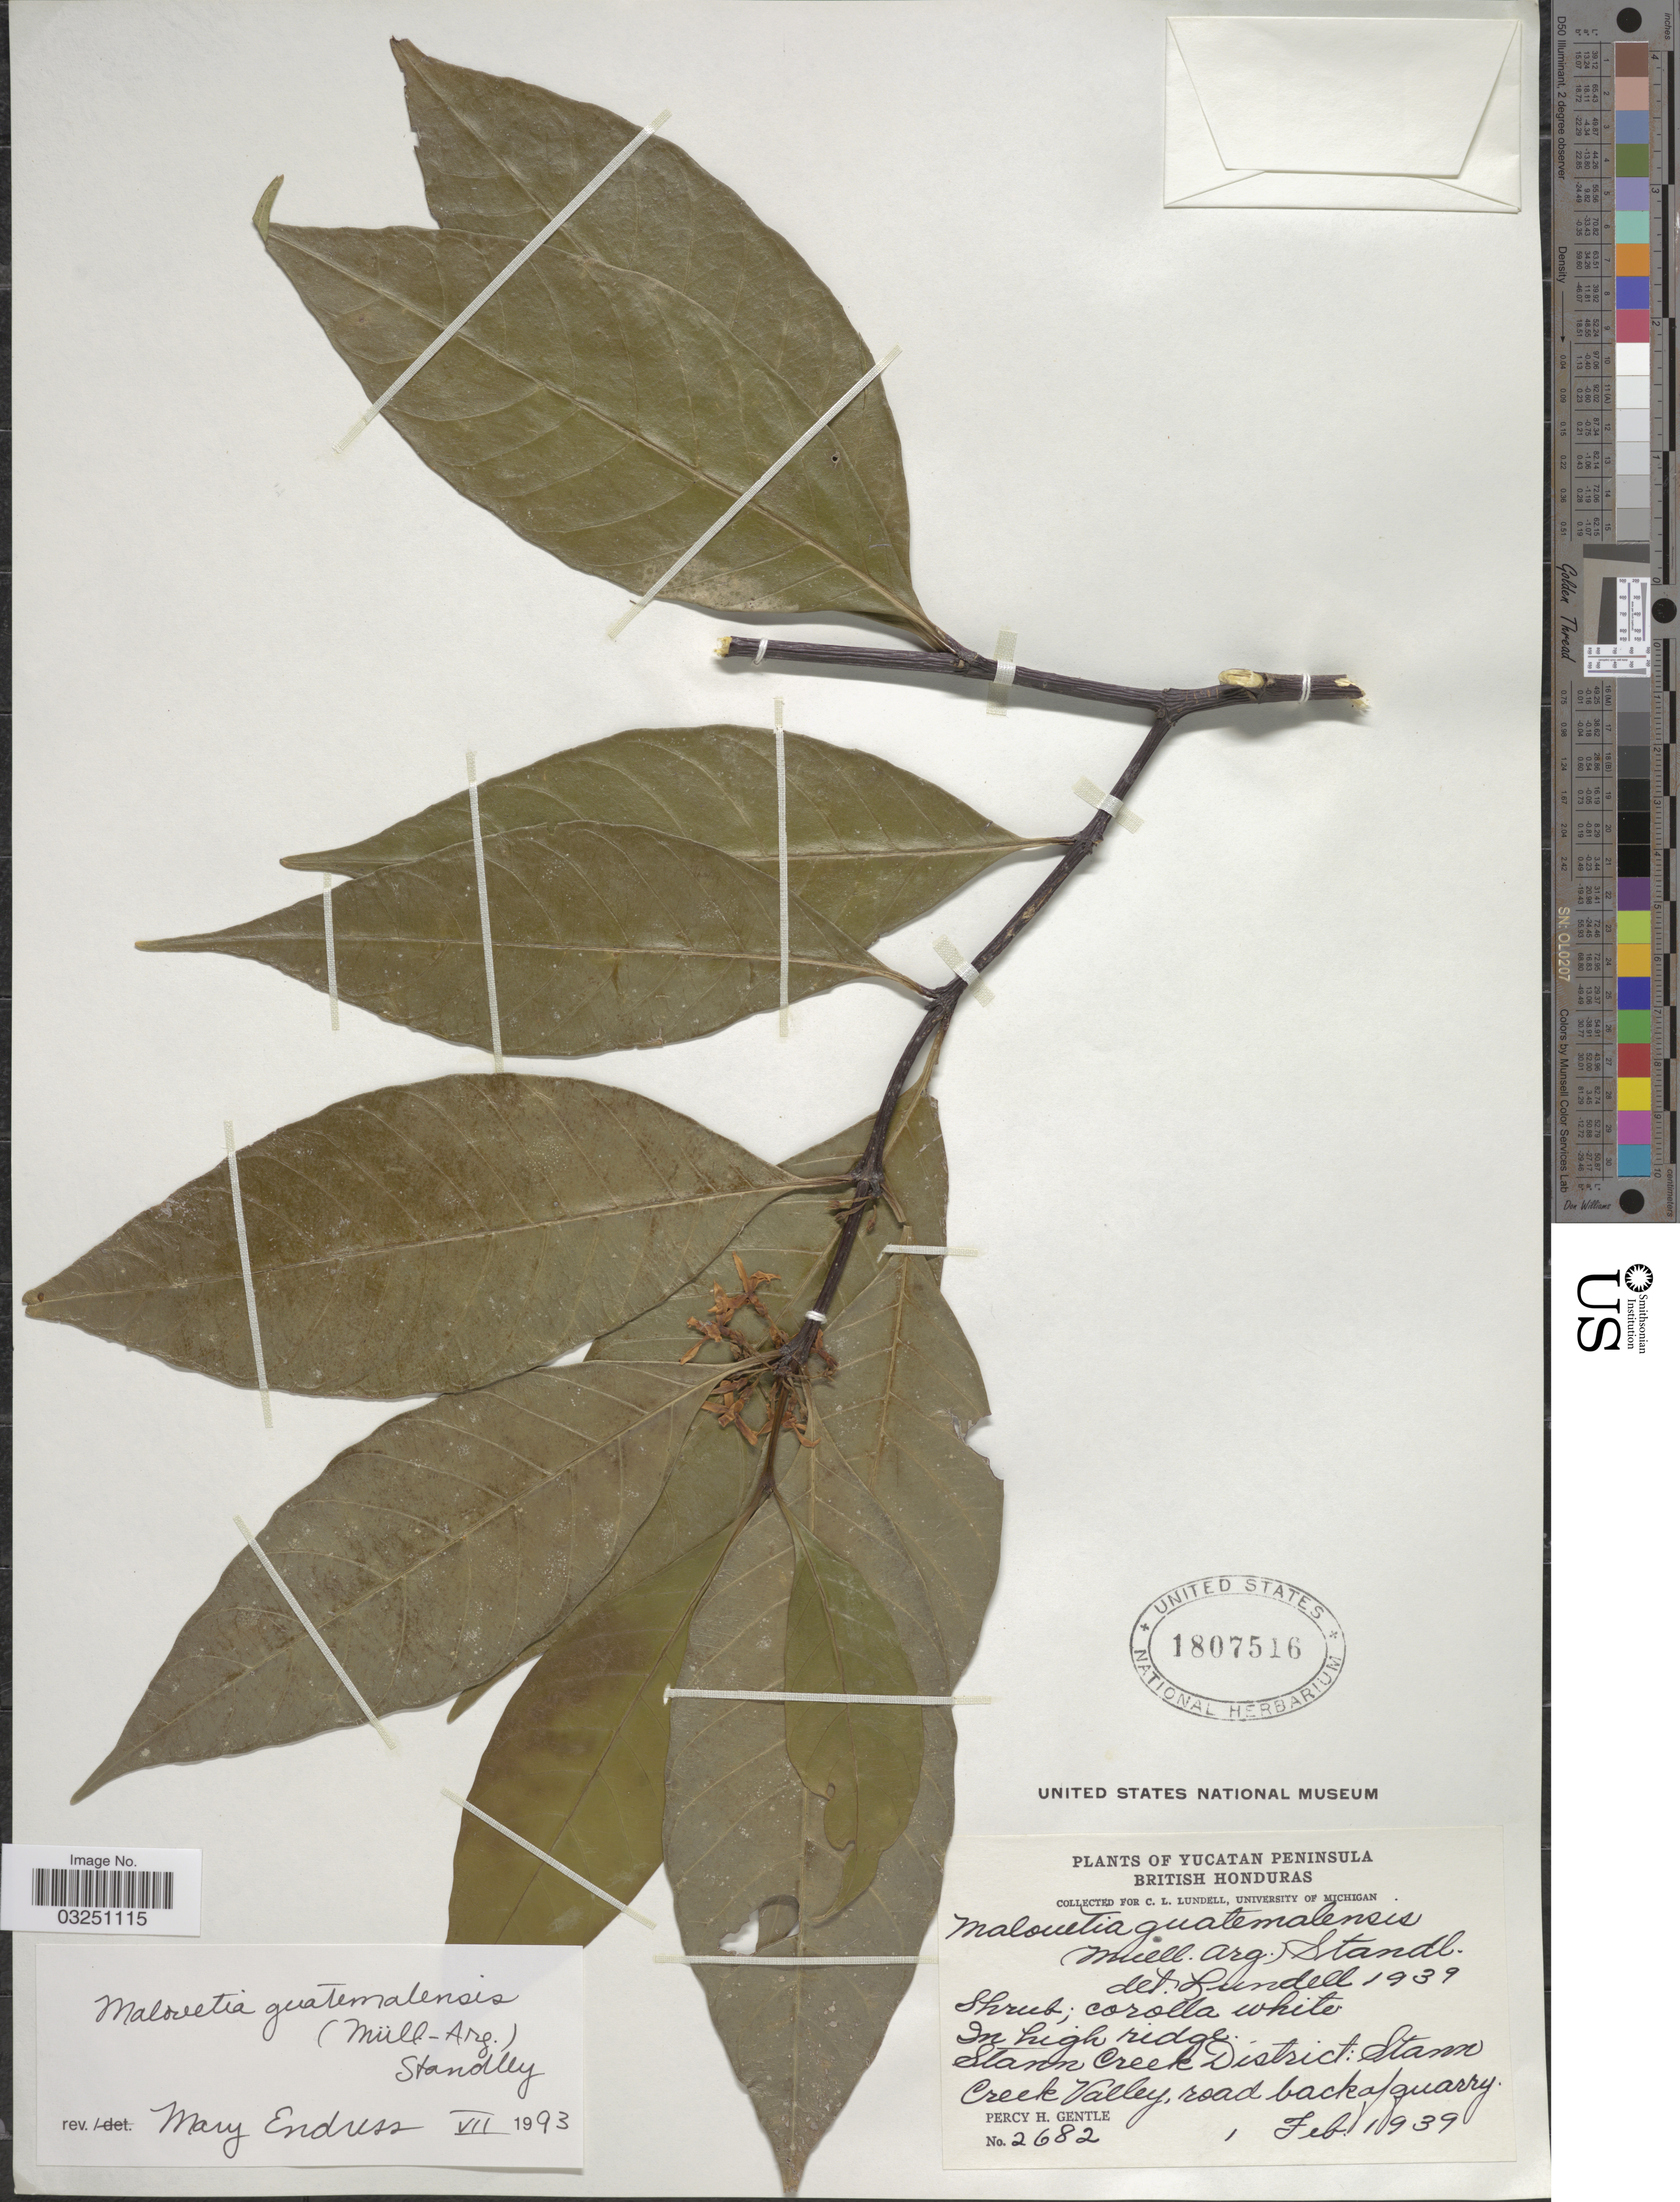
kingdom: Plantae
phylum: Tracheophyta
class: Magnoliopsida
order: Gentianales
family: Apocynaceae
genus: Malouetia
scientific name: Malouetia guatemalensis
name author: (Müll. Arg.) Standl.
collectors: P. H. Gentle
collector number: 2682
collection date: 1939-02-01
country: Belize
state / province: Stann Creek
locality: British Honduras, Stann Creek District: Stann Creek Valley, road back of quarry.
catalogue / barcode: US 1807516